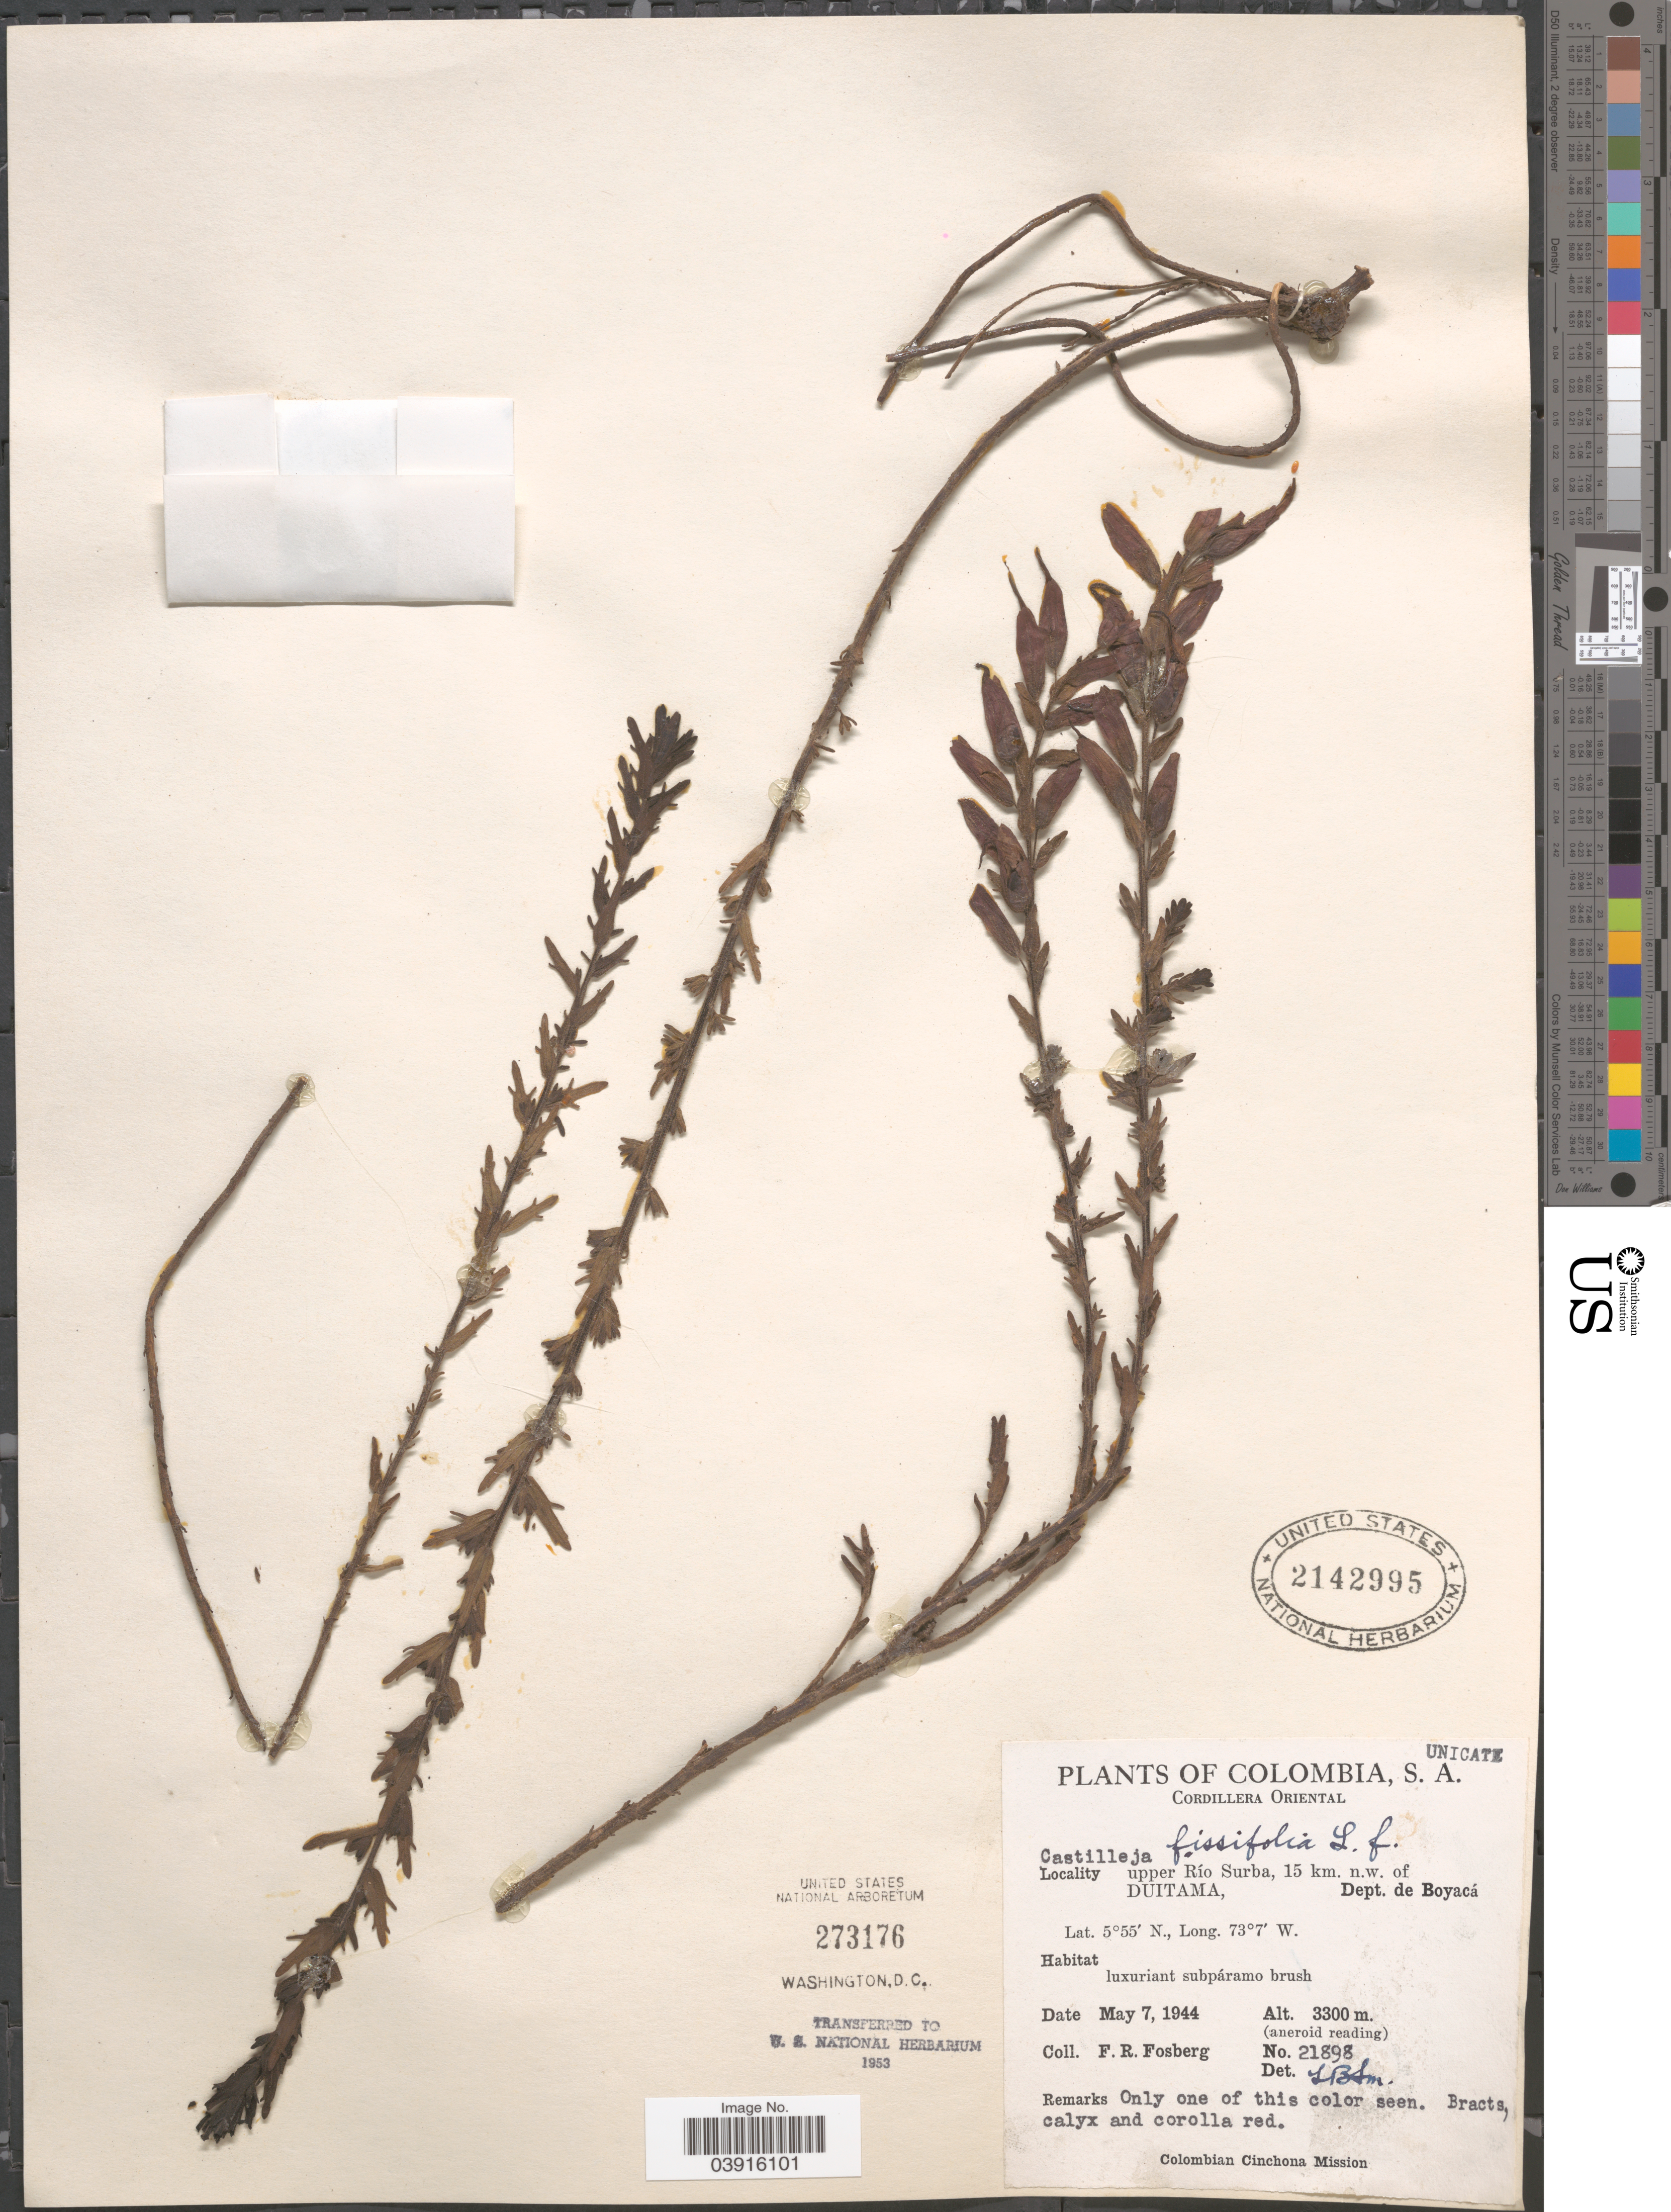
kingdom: Plantae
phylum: Tracheophyta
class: Magnoliopsida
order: Lamiales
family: Orobanchaceae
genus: Castilleja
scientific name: Castilleja fissifolia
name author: L. f.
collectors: F. R. Fosberg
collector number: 21898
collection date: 1944-05-07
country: Colombia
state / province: Boyacá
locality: Cordillera Oriental. Upper Río Surba, 15 km. n.w. of Duitama, Dept. de Boyacá.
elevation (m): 3300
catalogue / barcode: US 2142995